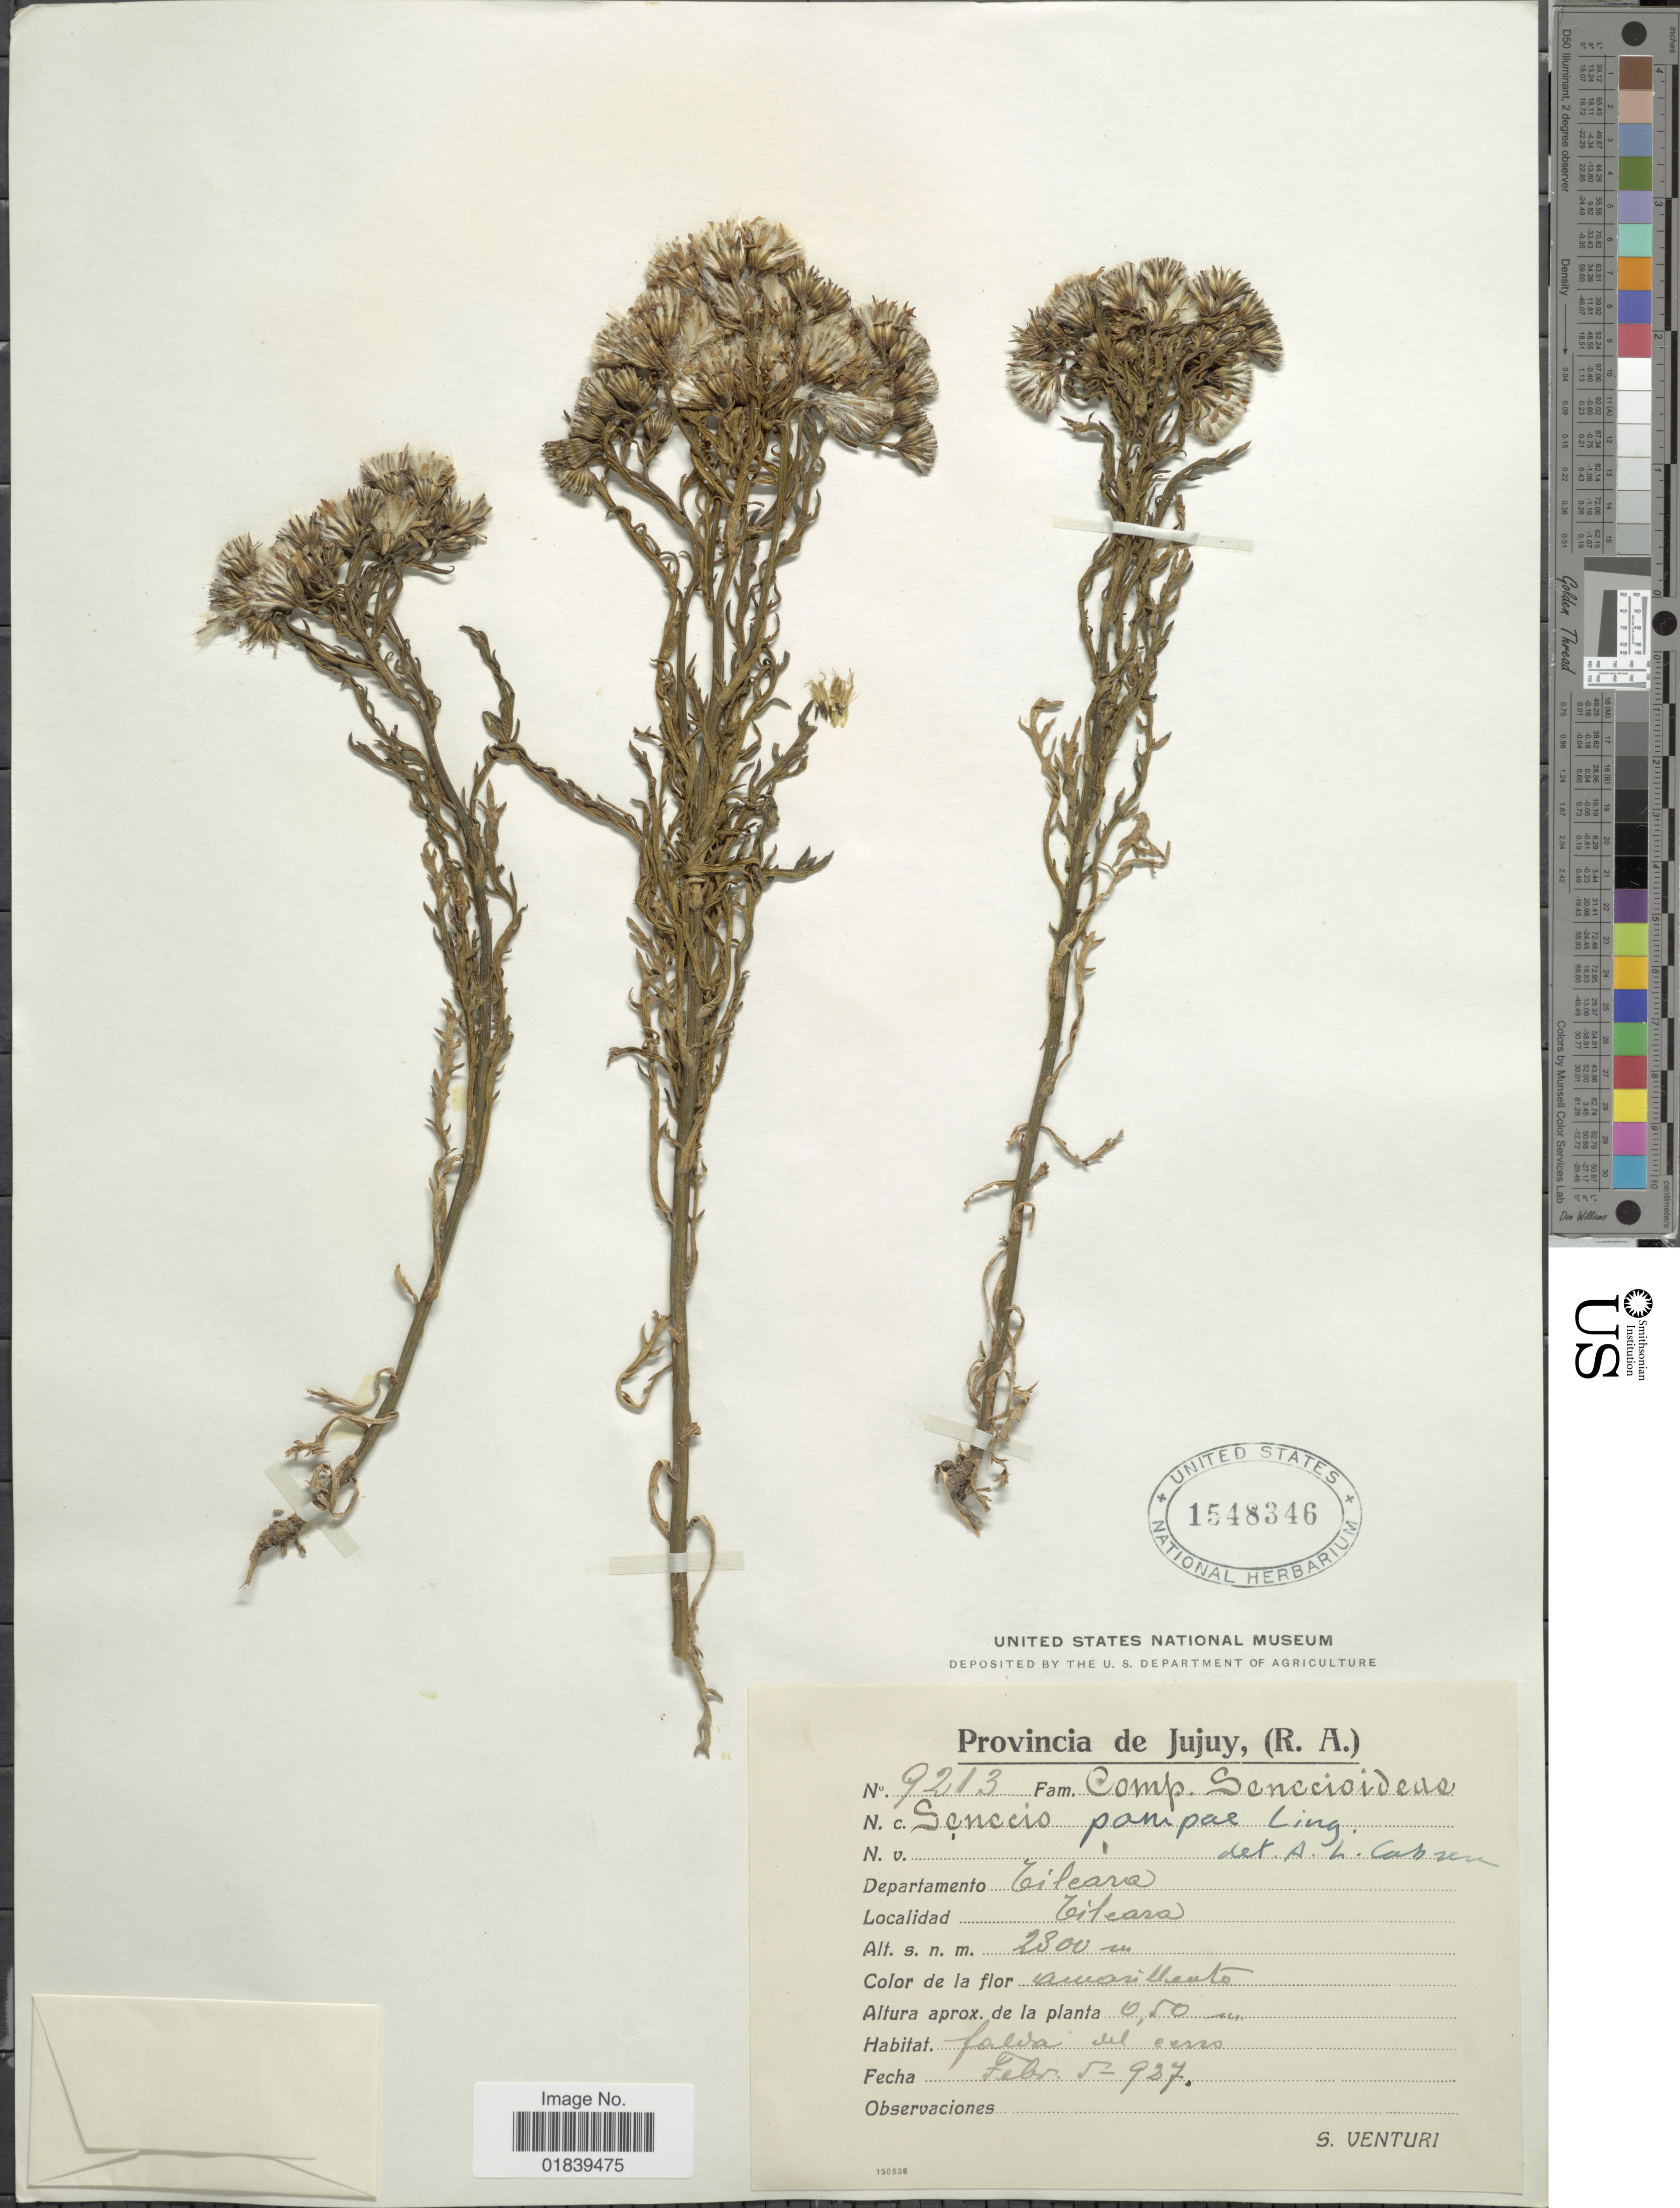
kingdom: Plantae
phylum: Tracheophyta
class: Magnoliopsida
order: Asterales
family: Asteraceae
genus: Senecio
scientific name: Senecio pampae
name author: Lingelsh.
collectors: S. Venturi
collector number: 9213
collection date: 1927-02-05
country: Argentina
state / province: Jujuy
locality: Departamento Tilcara, Tilcara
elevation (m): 2800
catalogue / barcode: US 1548346